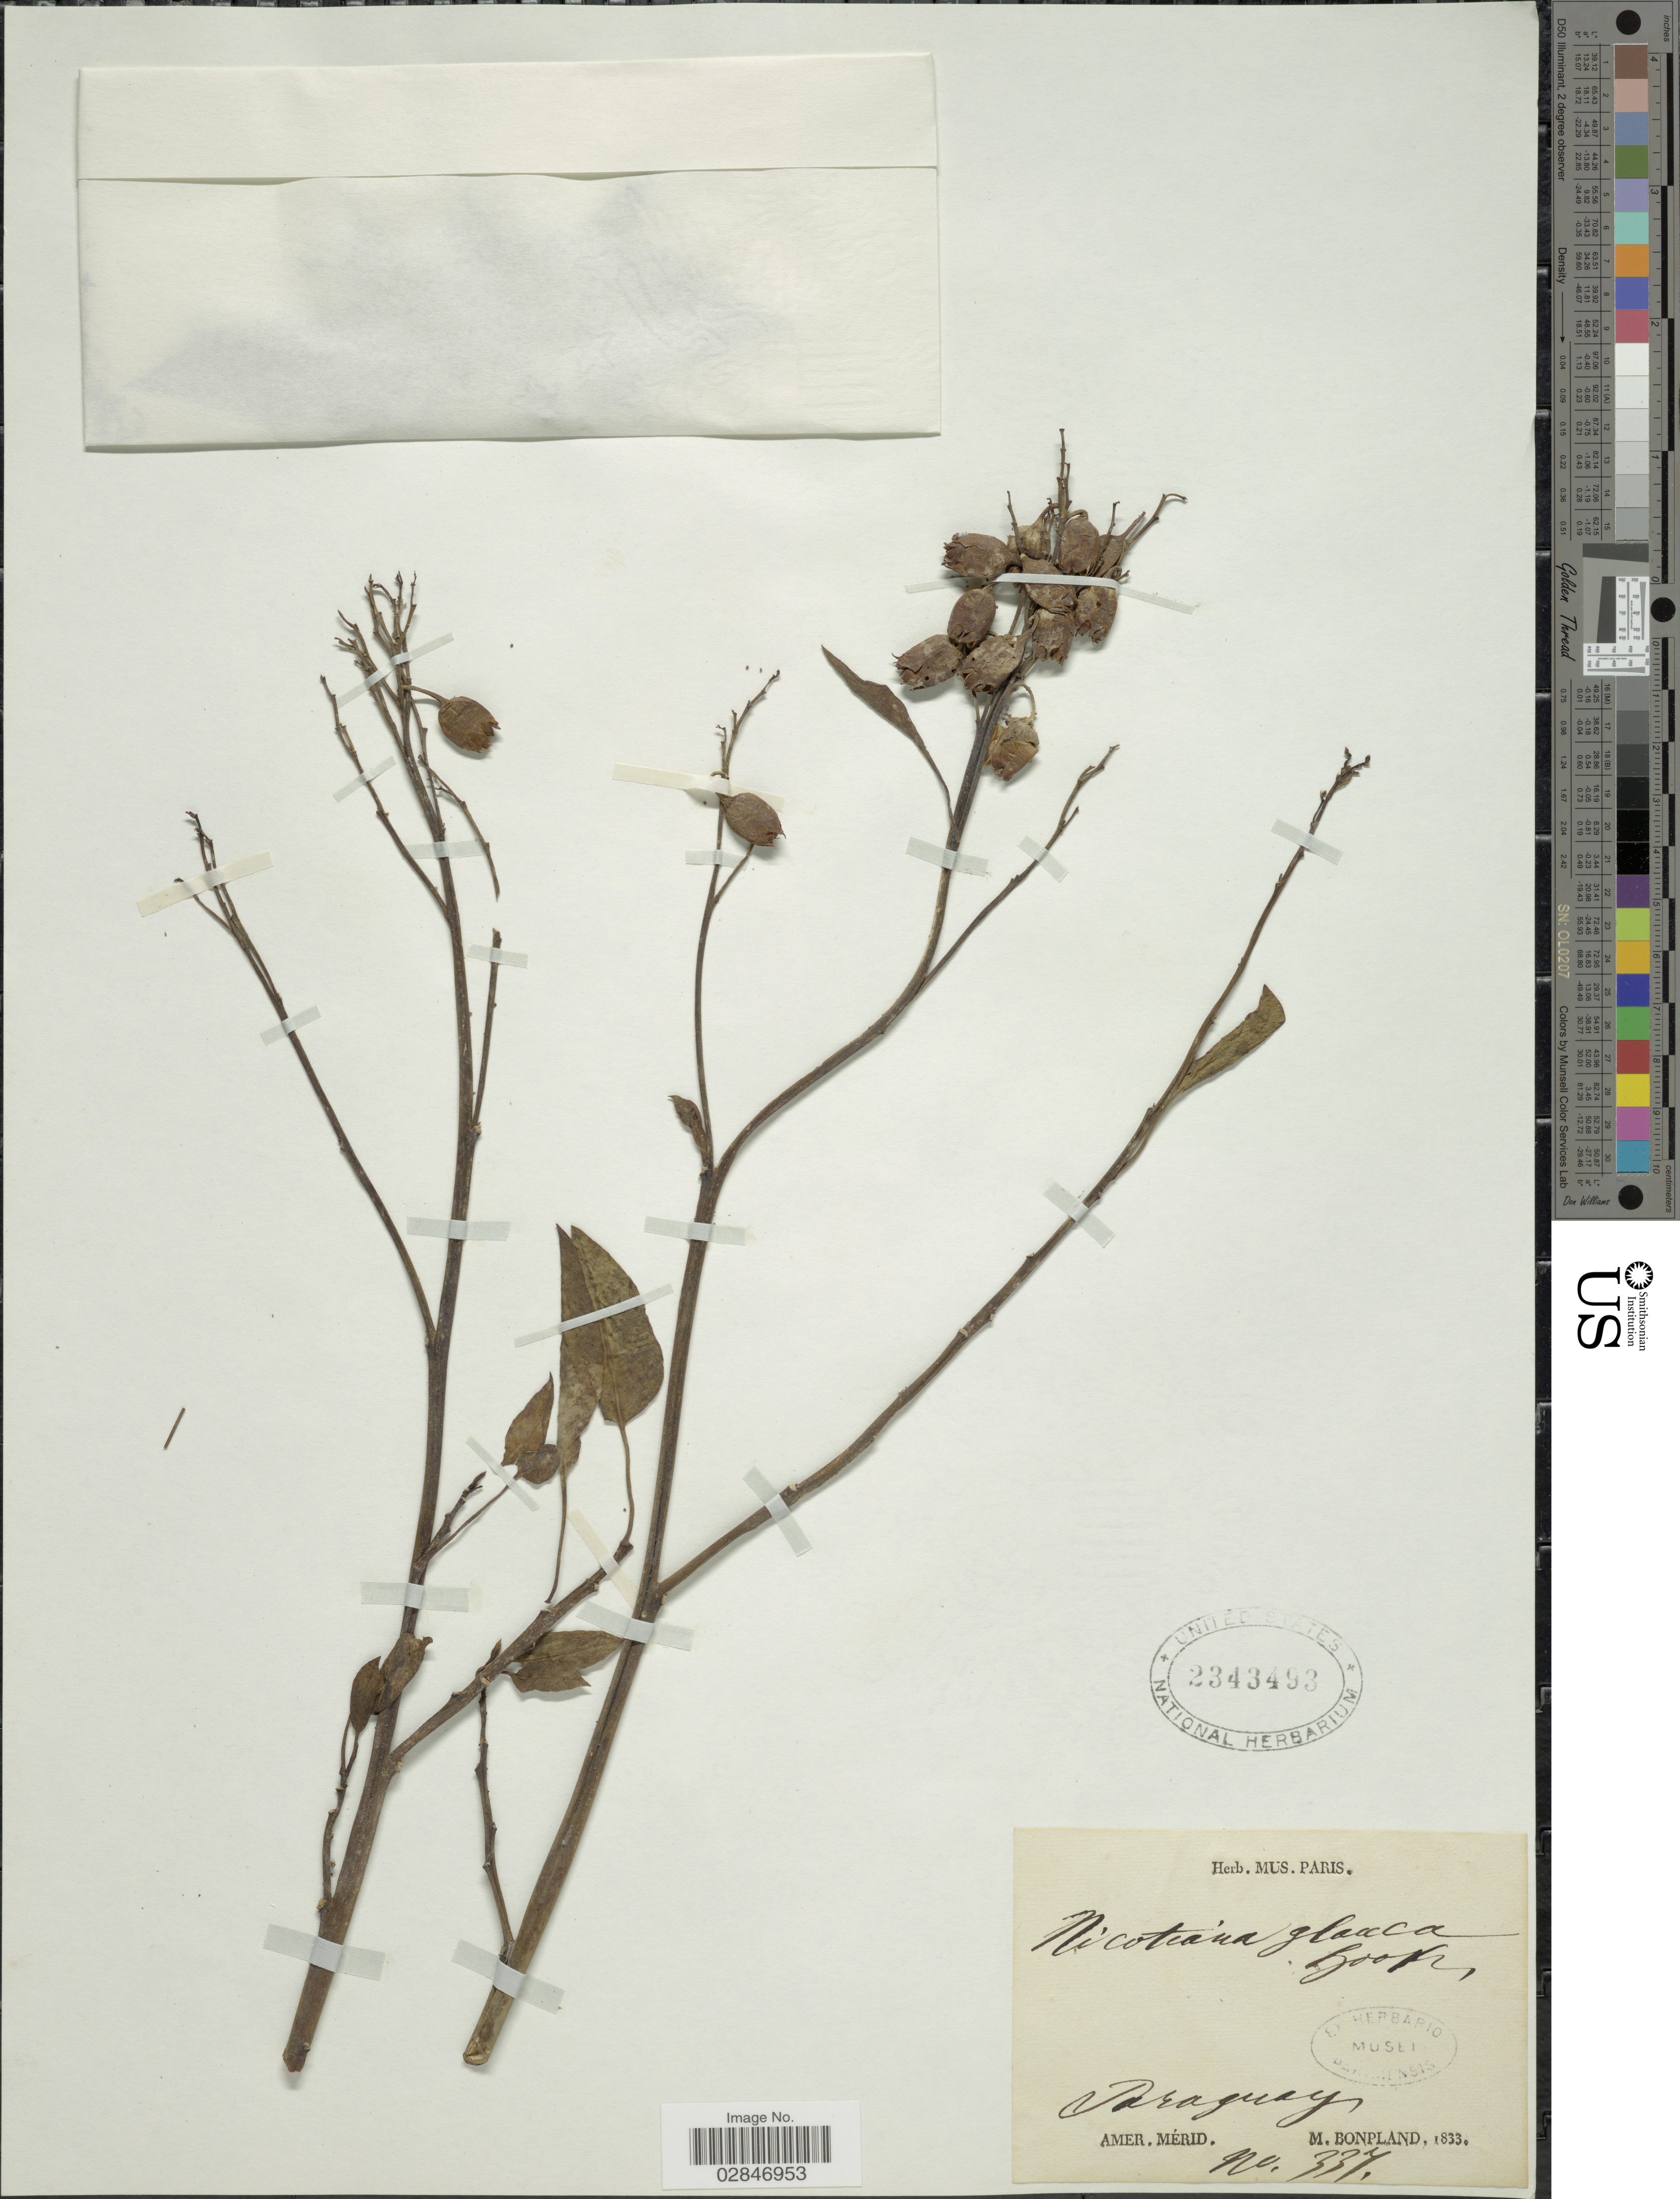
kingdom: Plantae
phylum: Tracheophyta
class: Magnoliopsida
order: Solanales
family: Solanaceae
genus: Nicotiana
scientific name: Nicotiana glauca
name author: Graham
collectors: M. Bonpland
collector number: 337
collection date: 1883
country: Paraguay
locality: Amer. Mérid.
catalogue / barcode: US 2343493